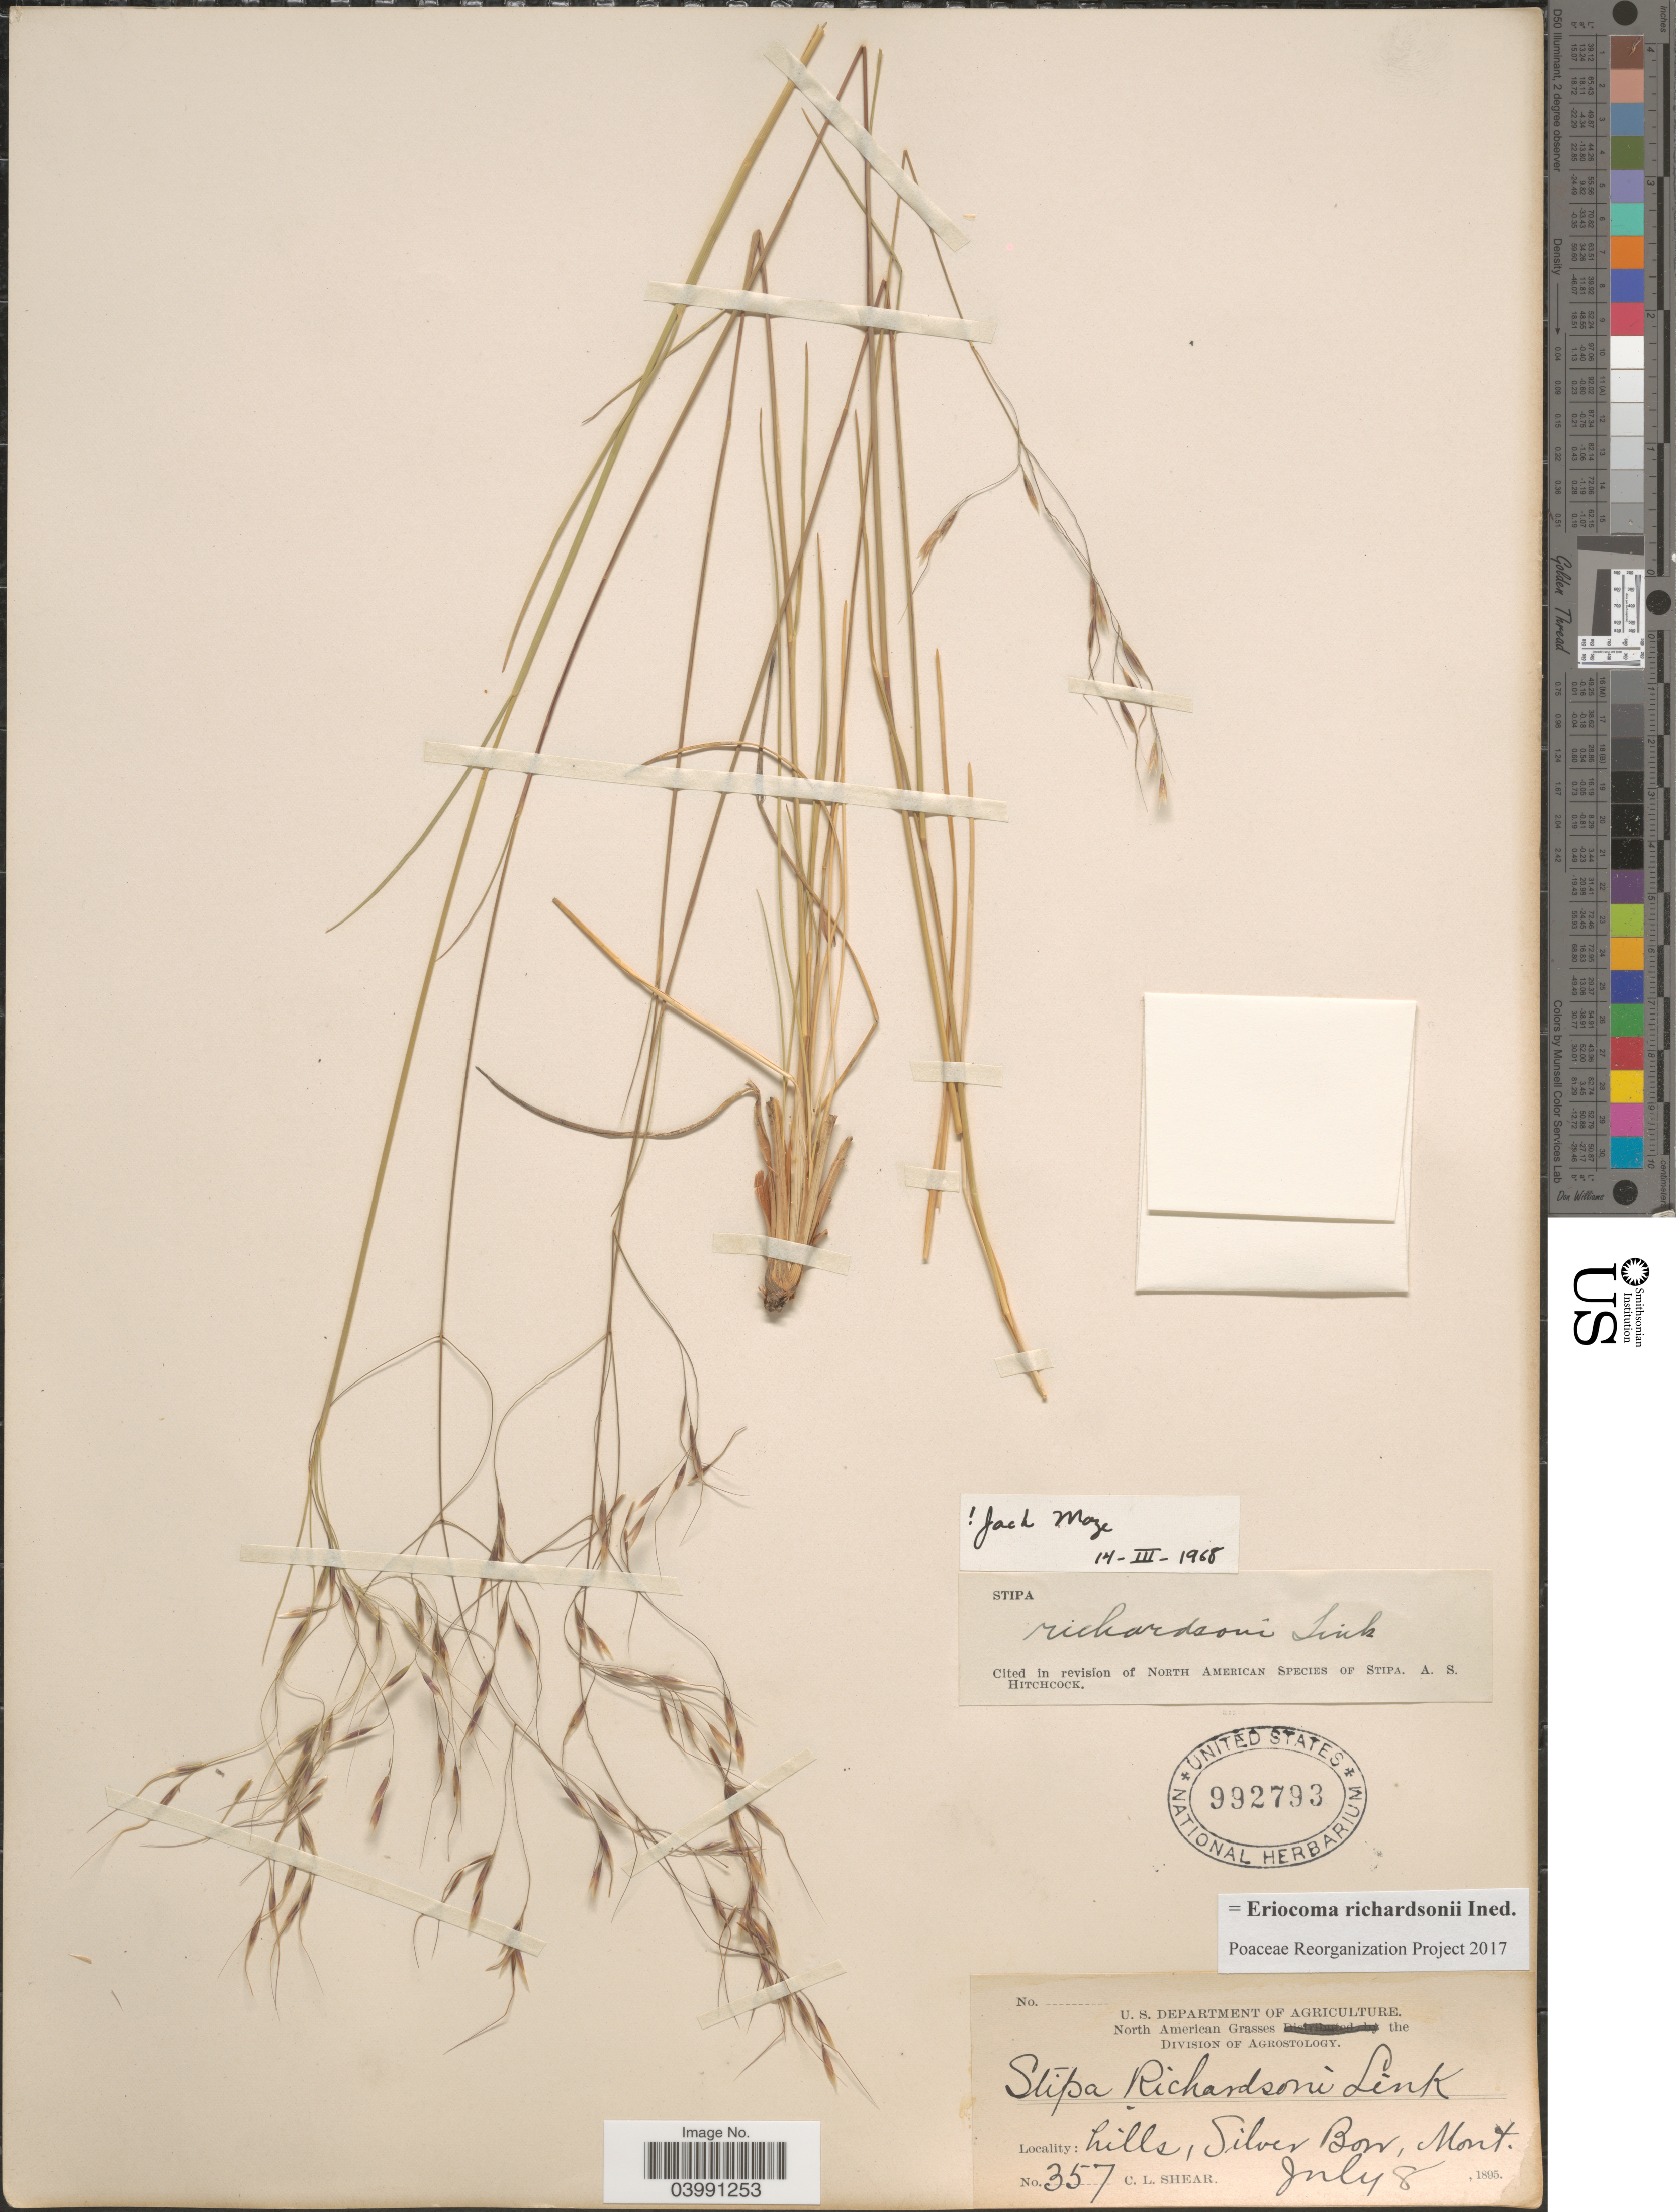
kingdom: Plantae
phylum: Tracheophyta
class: Liliopsida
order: Poales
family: Poaceae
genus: Eriocoma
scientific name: Eriocoma richardsonii ined.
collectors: C. L. Shear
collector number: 357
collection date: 1895-07-08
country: United States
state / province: Montana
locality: Hills, Silver Bow.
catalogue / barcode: US 992793